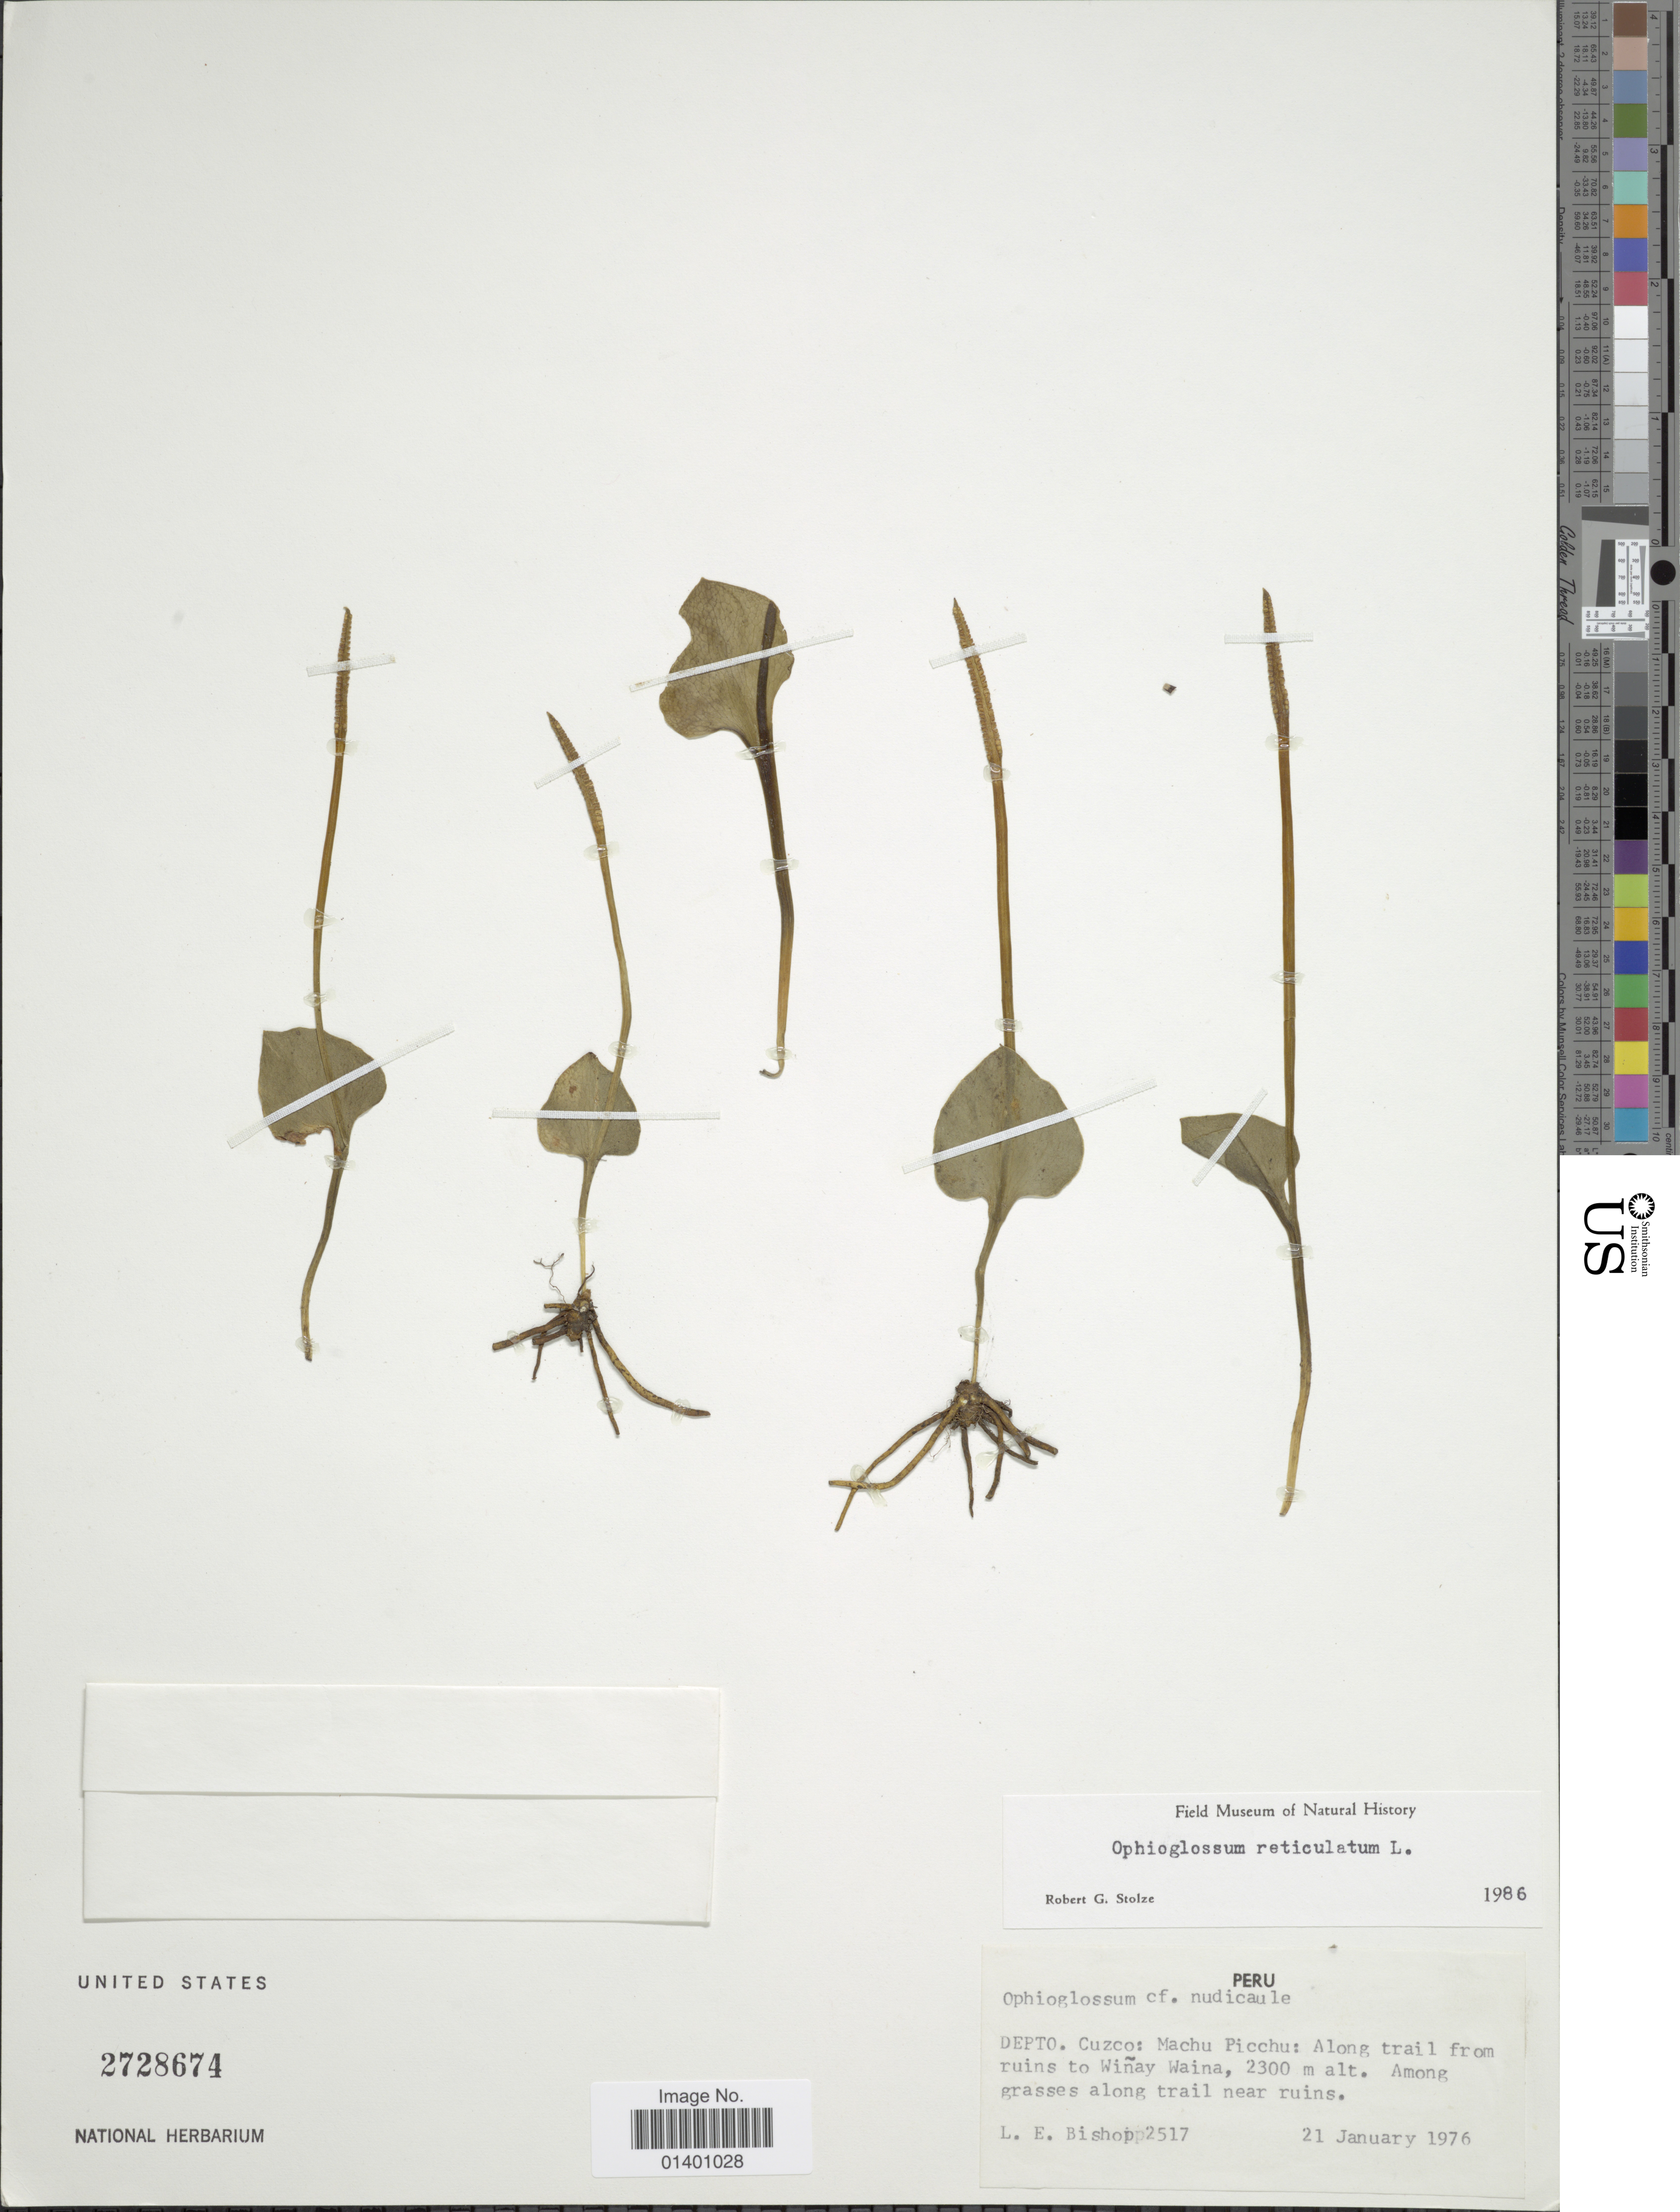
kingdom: Plantae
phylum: Tracheophyta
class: Polypodiopsida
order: Ophioglossales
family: Ophioglossaceae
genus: Ophioglossum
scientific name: Ophioglossum reticulatum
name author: L.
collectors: L. E. Bishop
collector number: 2517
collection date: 1976-01-21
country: Peru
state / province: Cusco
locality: Machu Picchu: along trail from ruins to Wiñay Waina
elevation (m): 2300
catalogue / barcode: US 2728674